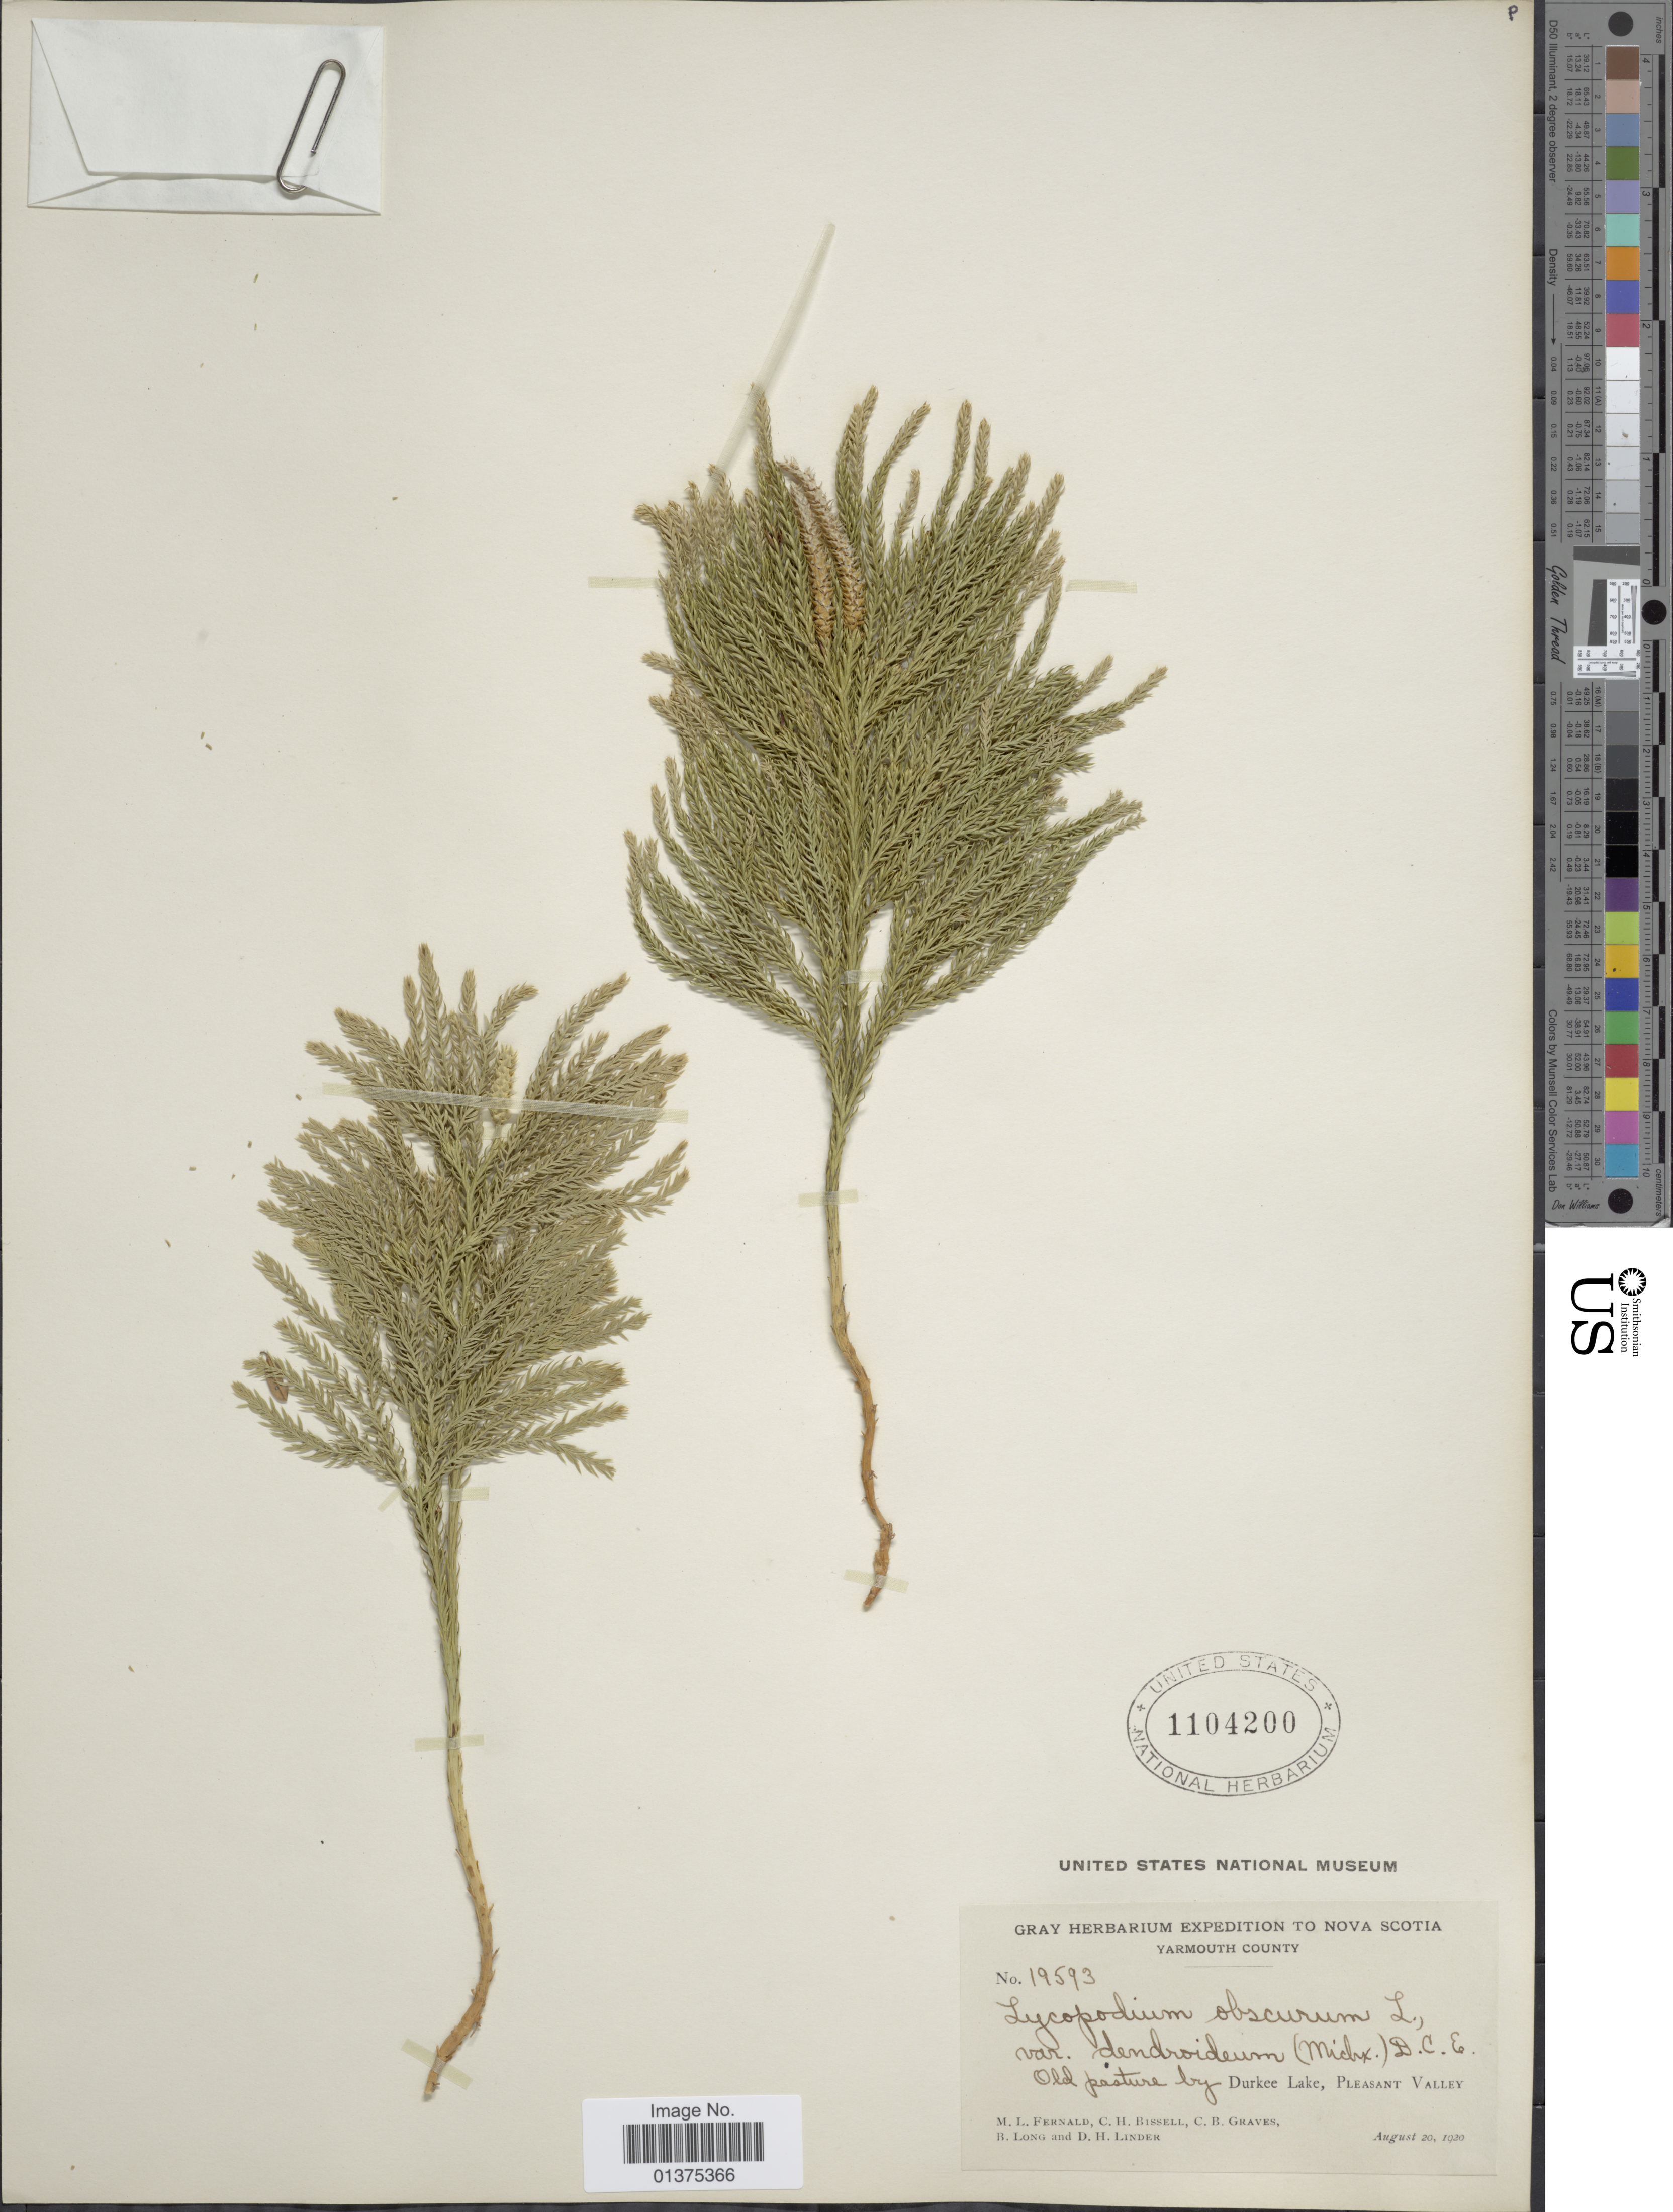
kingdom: Plantae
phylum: Tracheophyta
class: Lycopodiopsida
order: Lycopodiales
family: Lycopodiaceae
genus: Dendrolycopodium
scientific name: Dendrolycopodium hickeyi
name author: (W.H. Wagner et al.) A. Haines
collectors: M. L. Fernald, C. Bissell, C. Graves, R. Long & D. Linder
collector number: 19593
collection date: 1920-08-20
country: Canada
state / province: Nova Scotia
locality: Old pasture by Durkee Lake, Pleasant Valley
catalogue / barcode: US 1104200